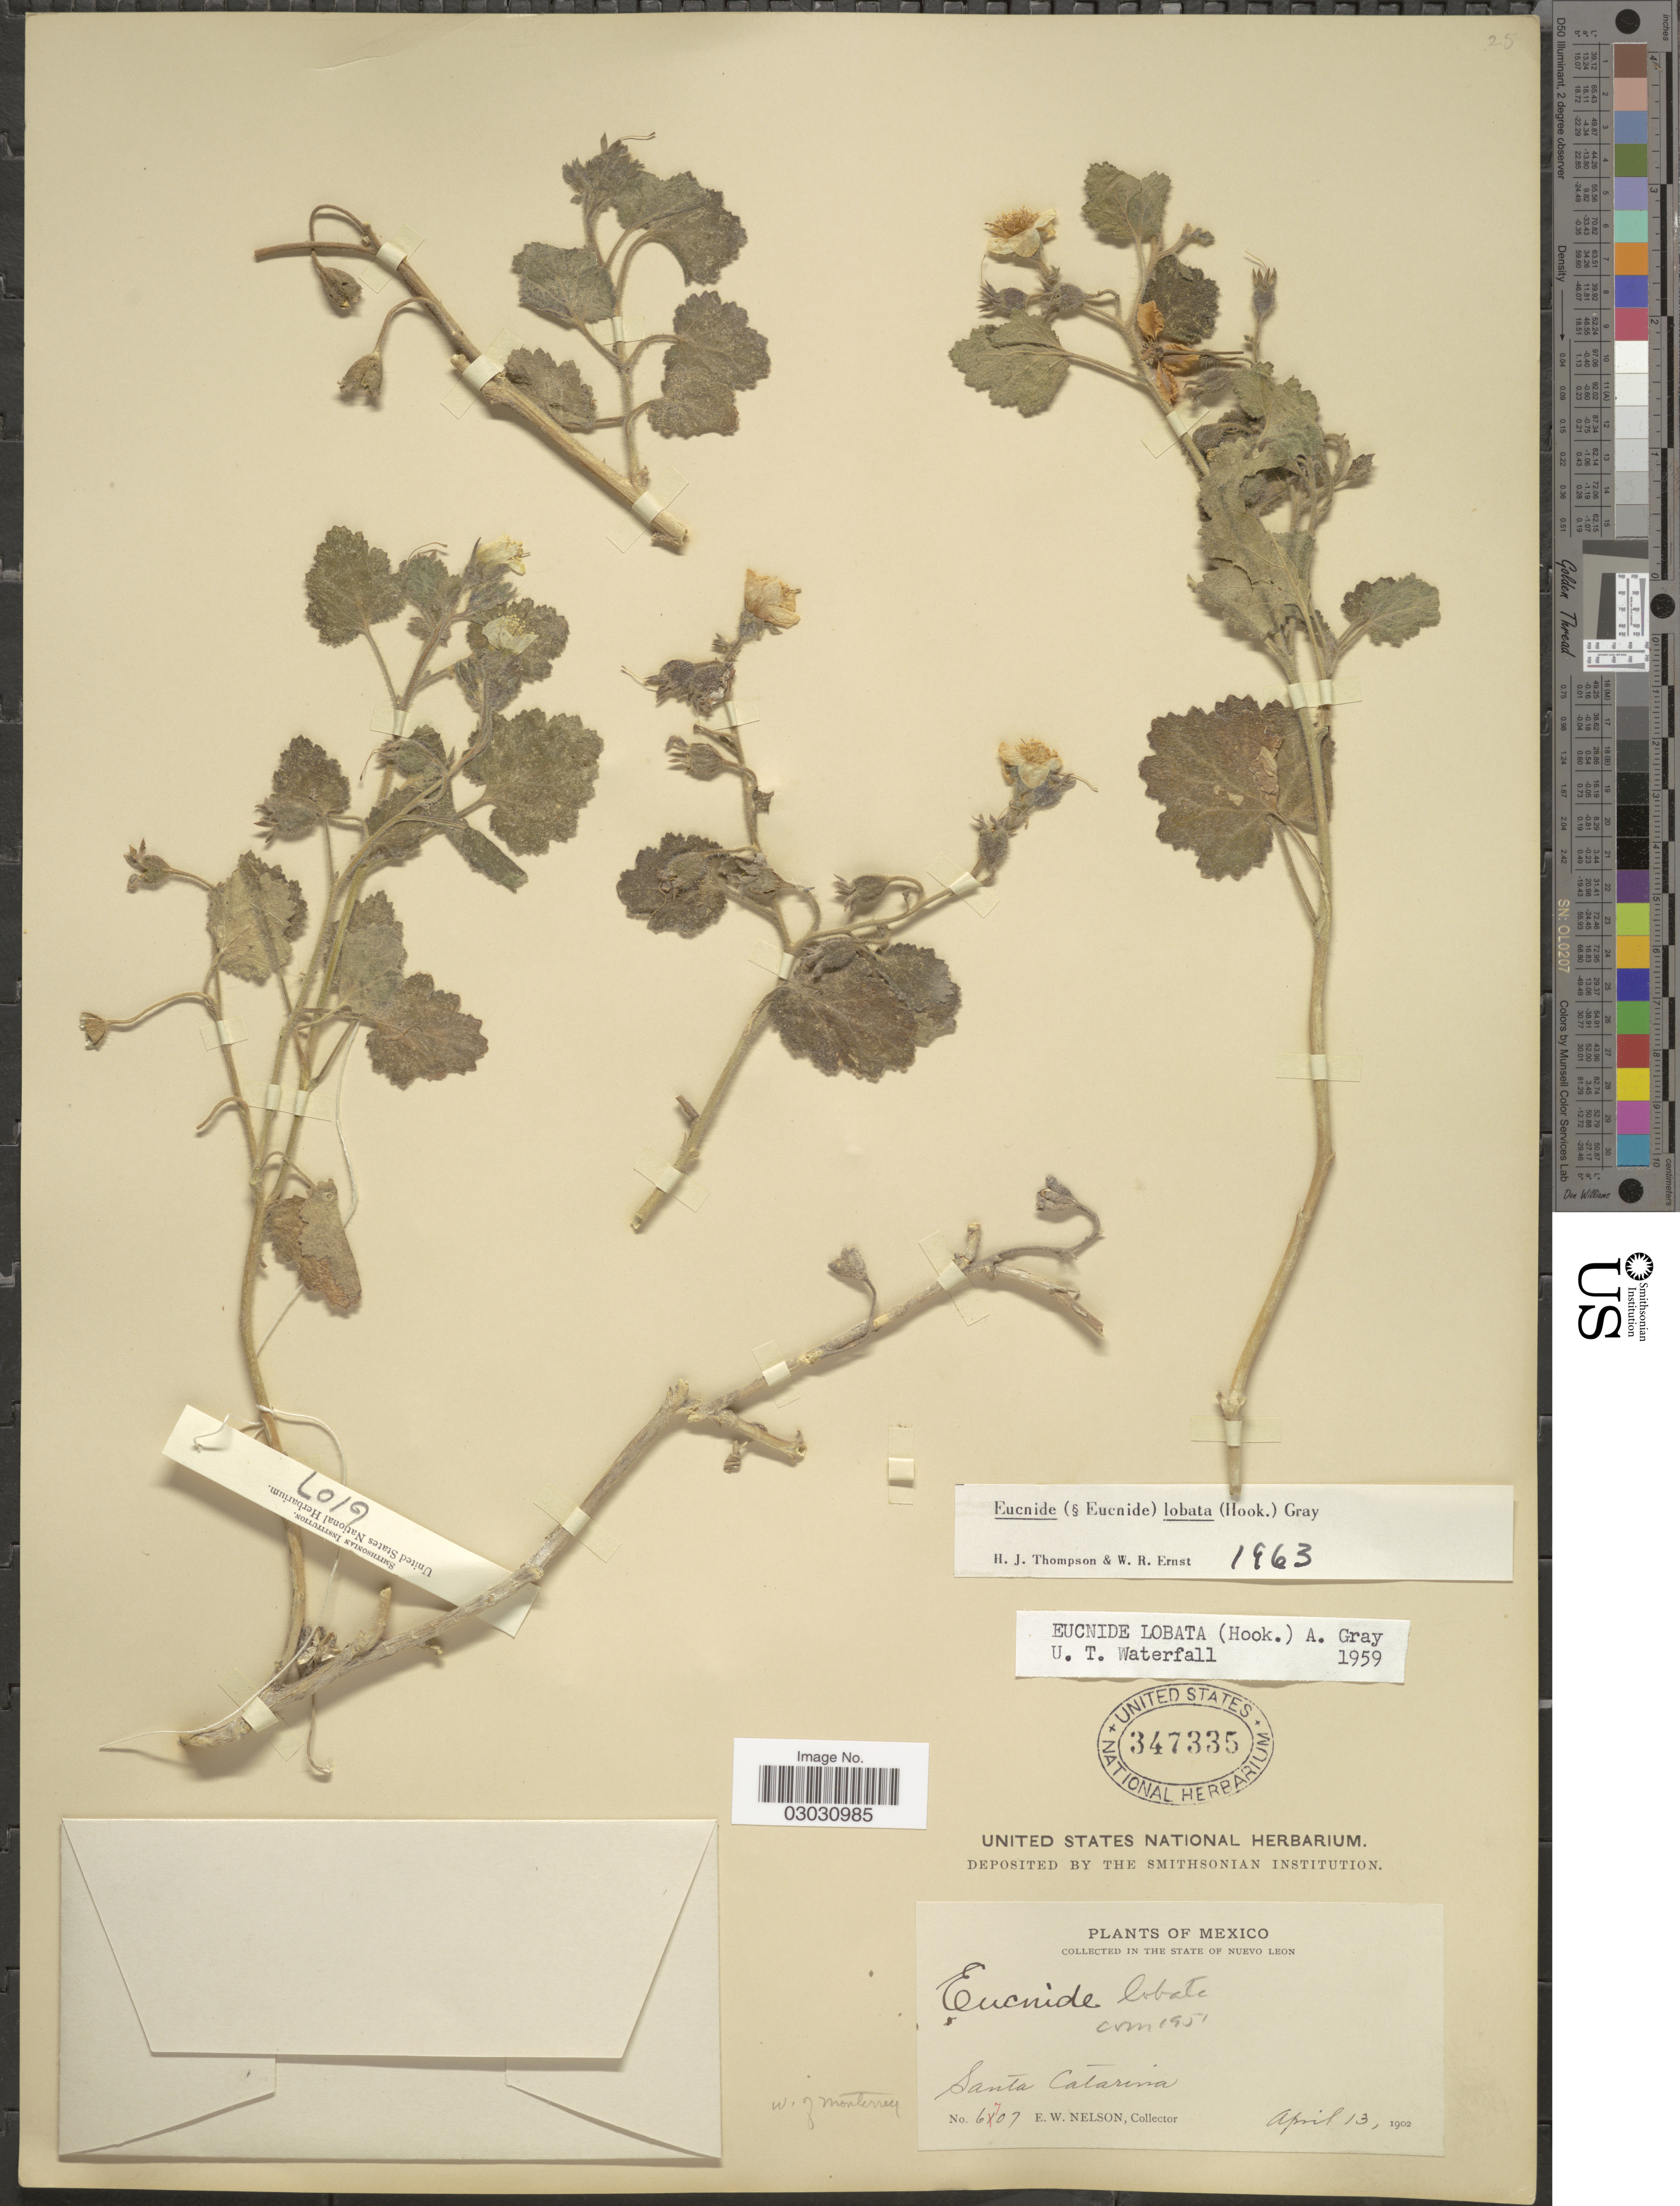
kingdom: Plantae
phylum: Tracheophyta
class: Magnoliopsida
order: Cornales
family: Loasaceae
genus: Eucnide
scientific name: Eucnide lobata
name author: (Hook.) A. Gray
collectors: E. W. Nelson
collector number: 6707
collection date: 1902-04-13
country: Mexico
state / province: Nuevo León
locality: In The State of Nuevo Leon, Santa Catarina, W. of Monterey.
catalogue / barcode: US 347335